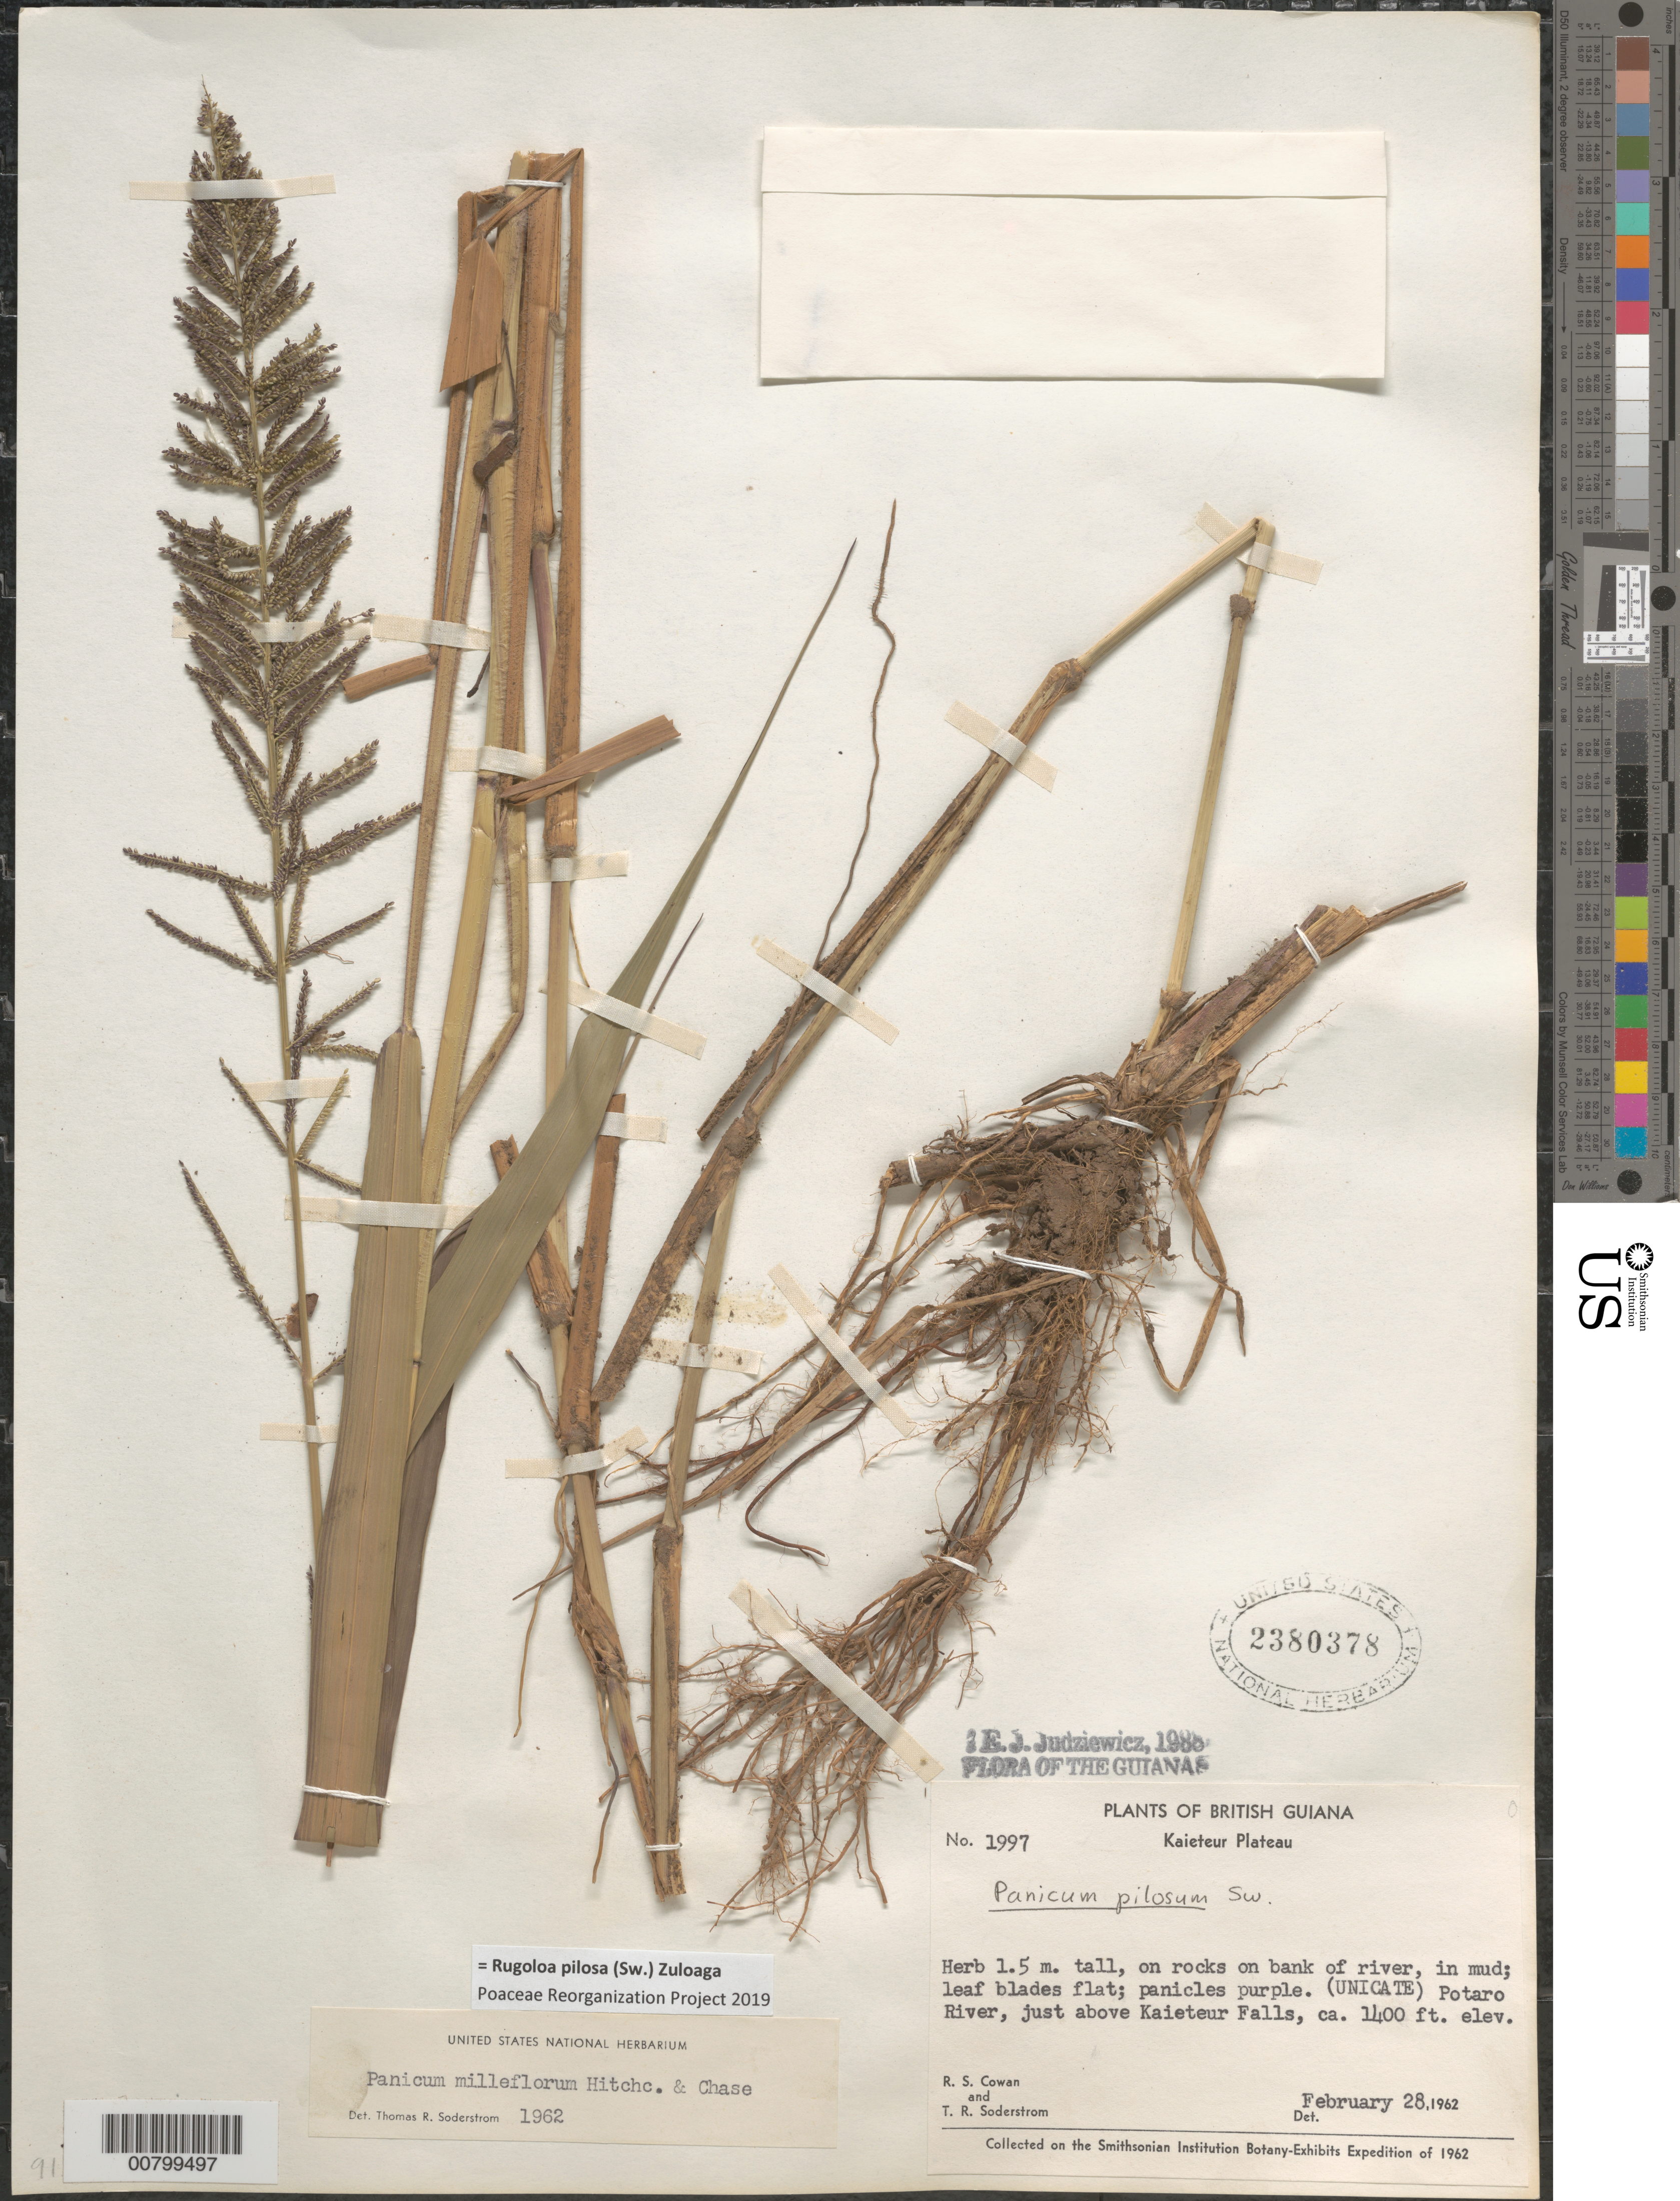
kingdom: Plantae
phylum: Tracheophyta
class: Liliopsida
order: Poales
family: Poaceae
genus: Panicum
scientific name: Panicum pilosum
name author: Sw.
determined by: Judziewicz, E. J.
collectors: R. S. Cowan & T. R. Soderstrom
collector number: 1997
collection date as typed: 28-Feb-62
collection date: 1962-02-28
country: Guyana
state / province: Potaro-Siparuni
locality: Kaieteur Plateau, Potaro R., just above Kaieteur Falls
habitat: Rocks on bank of river, in mud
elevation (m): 427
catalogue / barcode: US 2380378